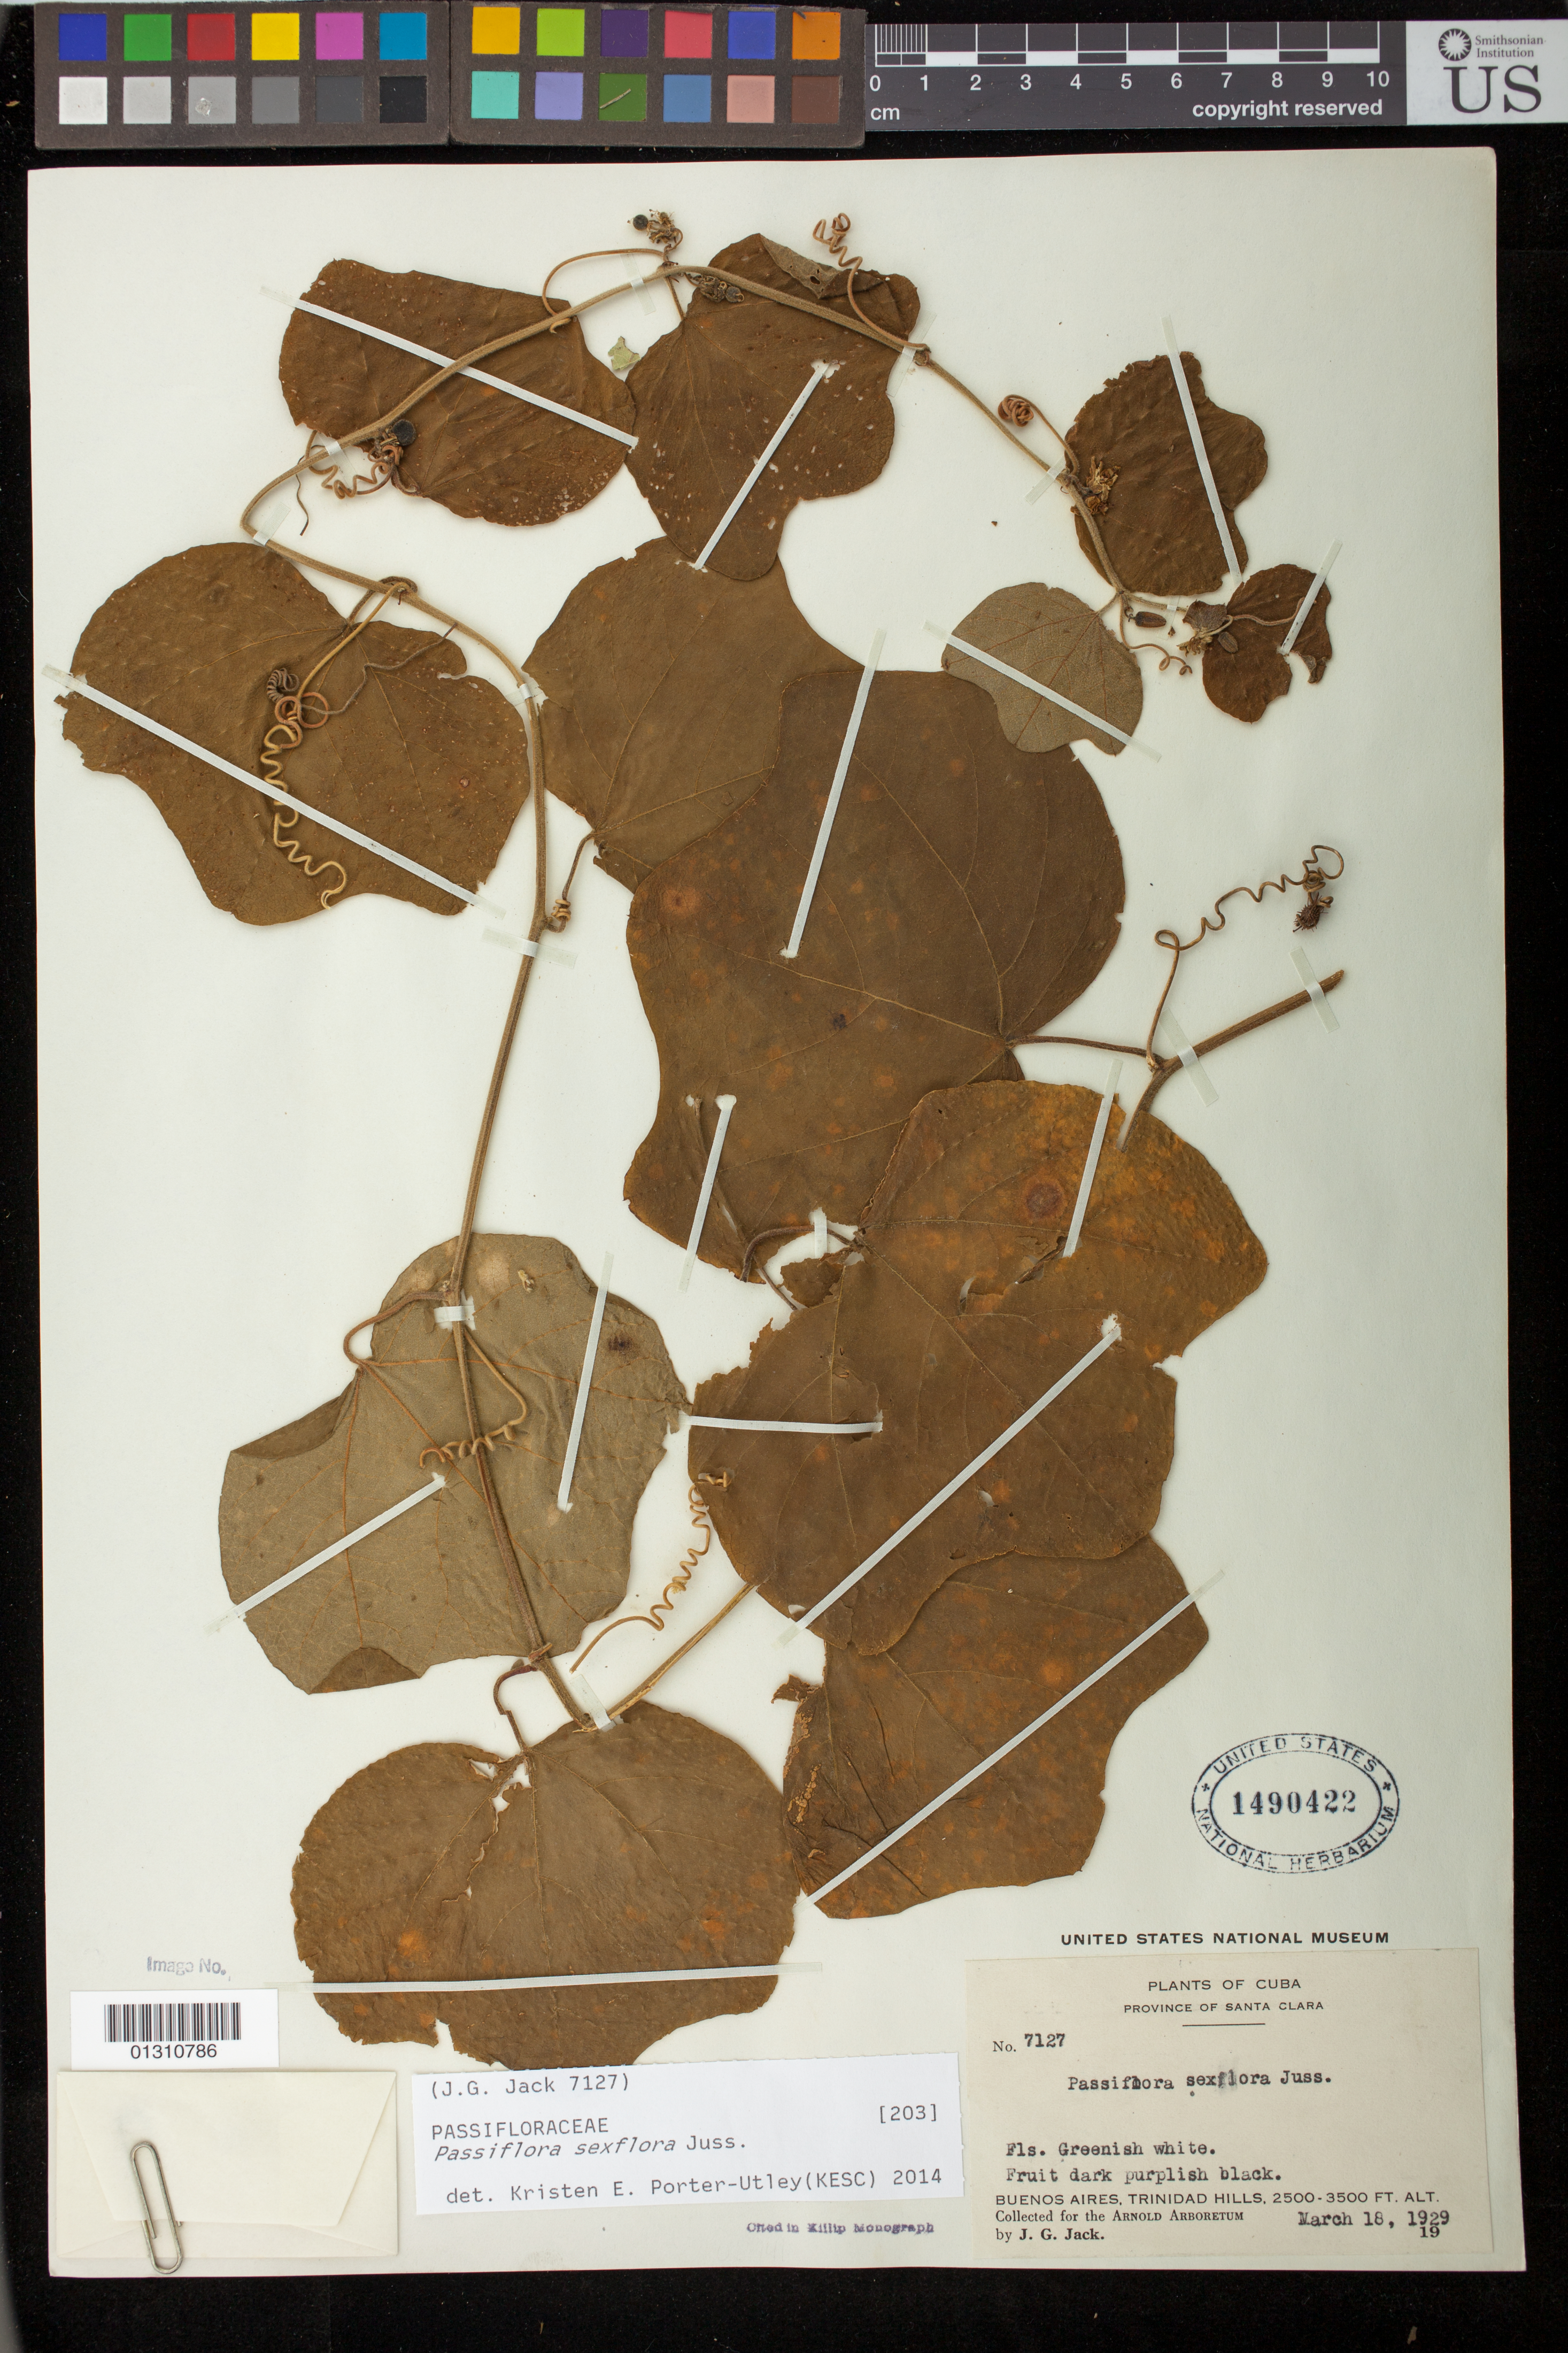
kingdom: Plantae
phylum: Tracheophyta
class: Magnoliopsida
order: Malpighiales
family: Passifloraceae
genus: Passiflora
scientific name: Passiflora sexflora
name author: Juss.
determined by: Porter-Utley, Kristen E.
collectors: J. G. Jack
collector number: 7127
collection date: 1929-03-18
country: Cuba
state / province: Santa Clara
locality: Buenos Aires, Trinidad Hills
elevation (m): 762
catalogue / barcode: US 1490422